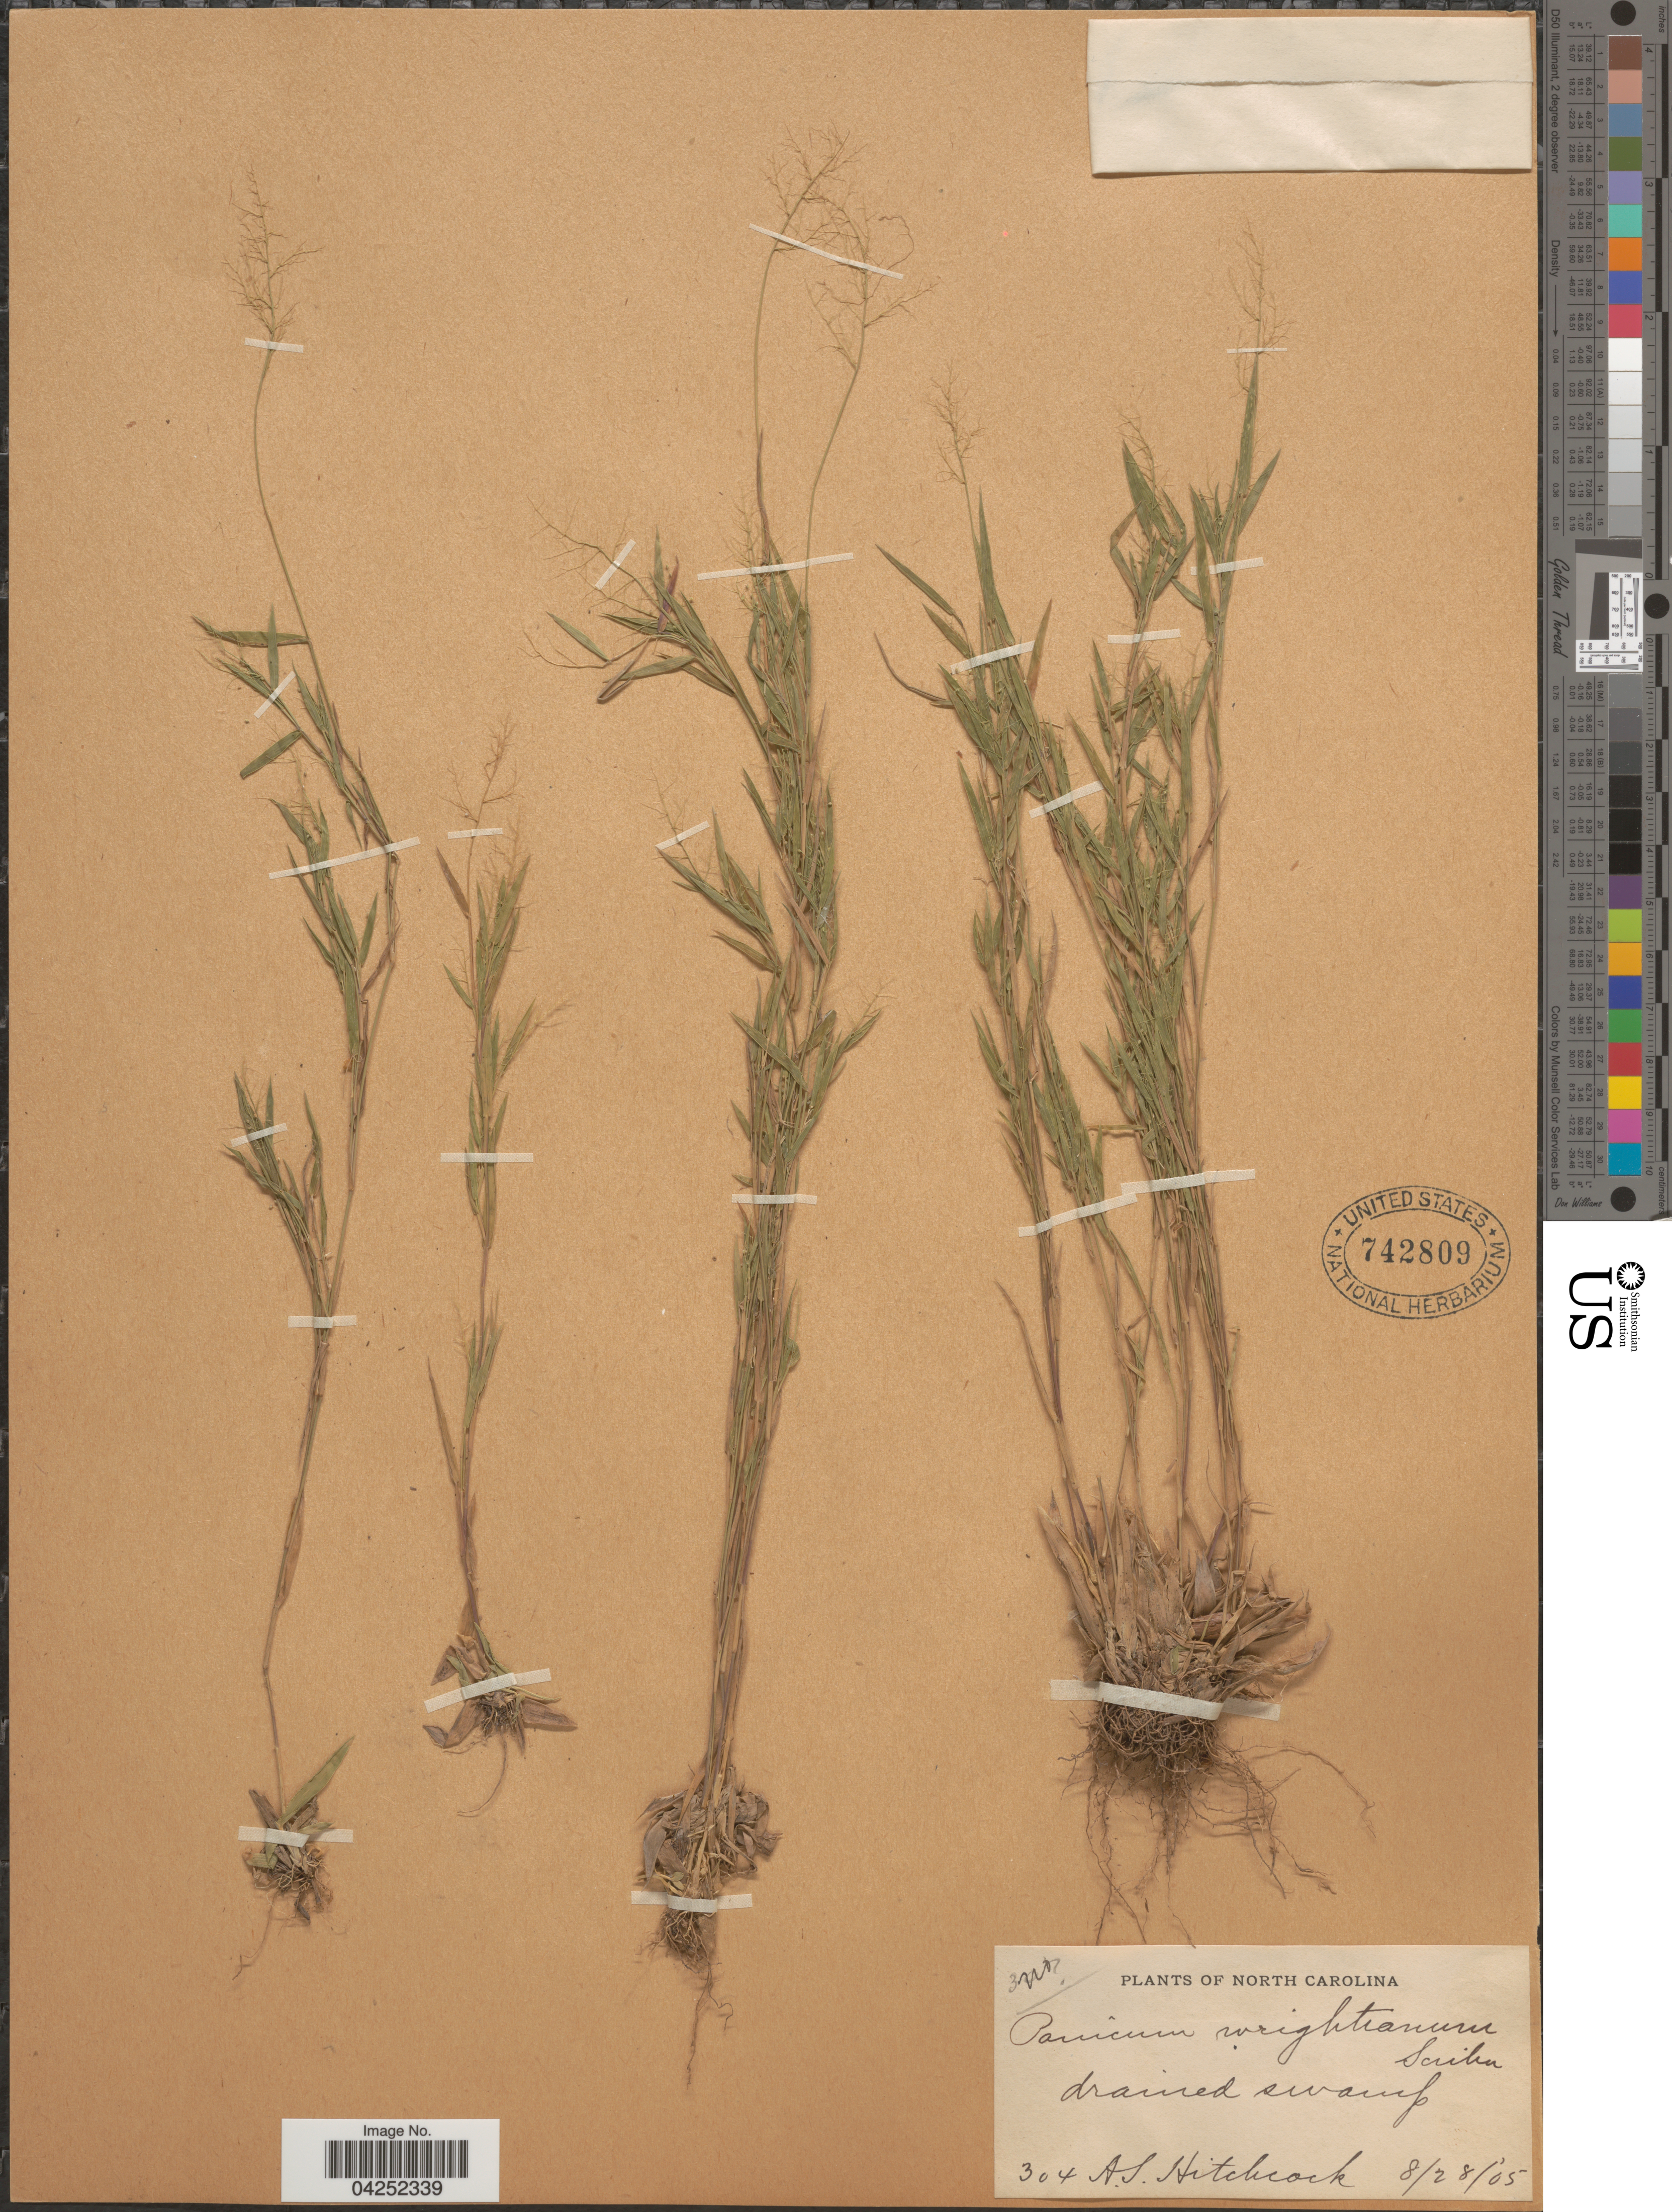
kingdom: Plantae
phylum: Tracheophyta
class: Liliopsida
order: Poales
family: Poaceae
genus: Dichanthelium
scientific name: Dichanthelium acuminatum var. longiligulatum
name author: (Nash) Gould & C.A. Clark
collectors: A. S. Hitchcock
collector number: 304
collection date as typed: Transcribed d/m/y: 28/8/5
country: United States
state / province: North Carolina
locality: Drained swamp.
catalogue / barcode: US 742809